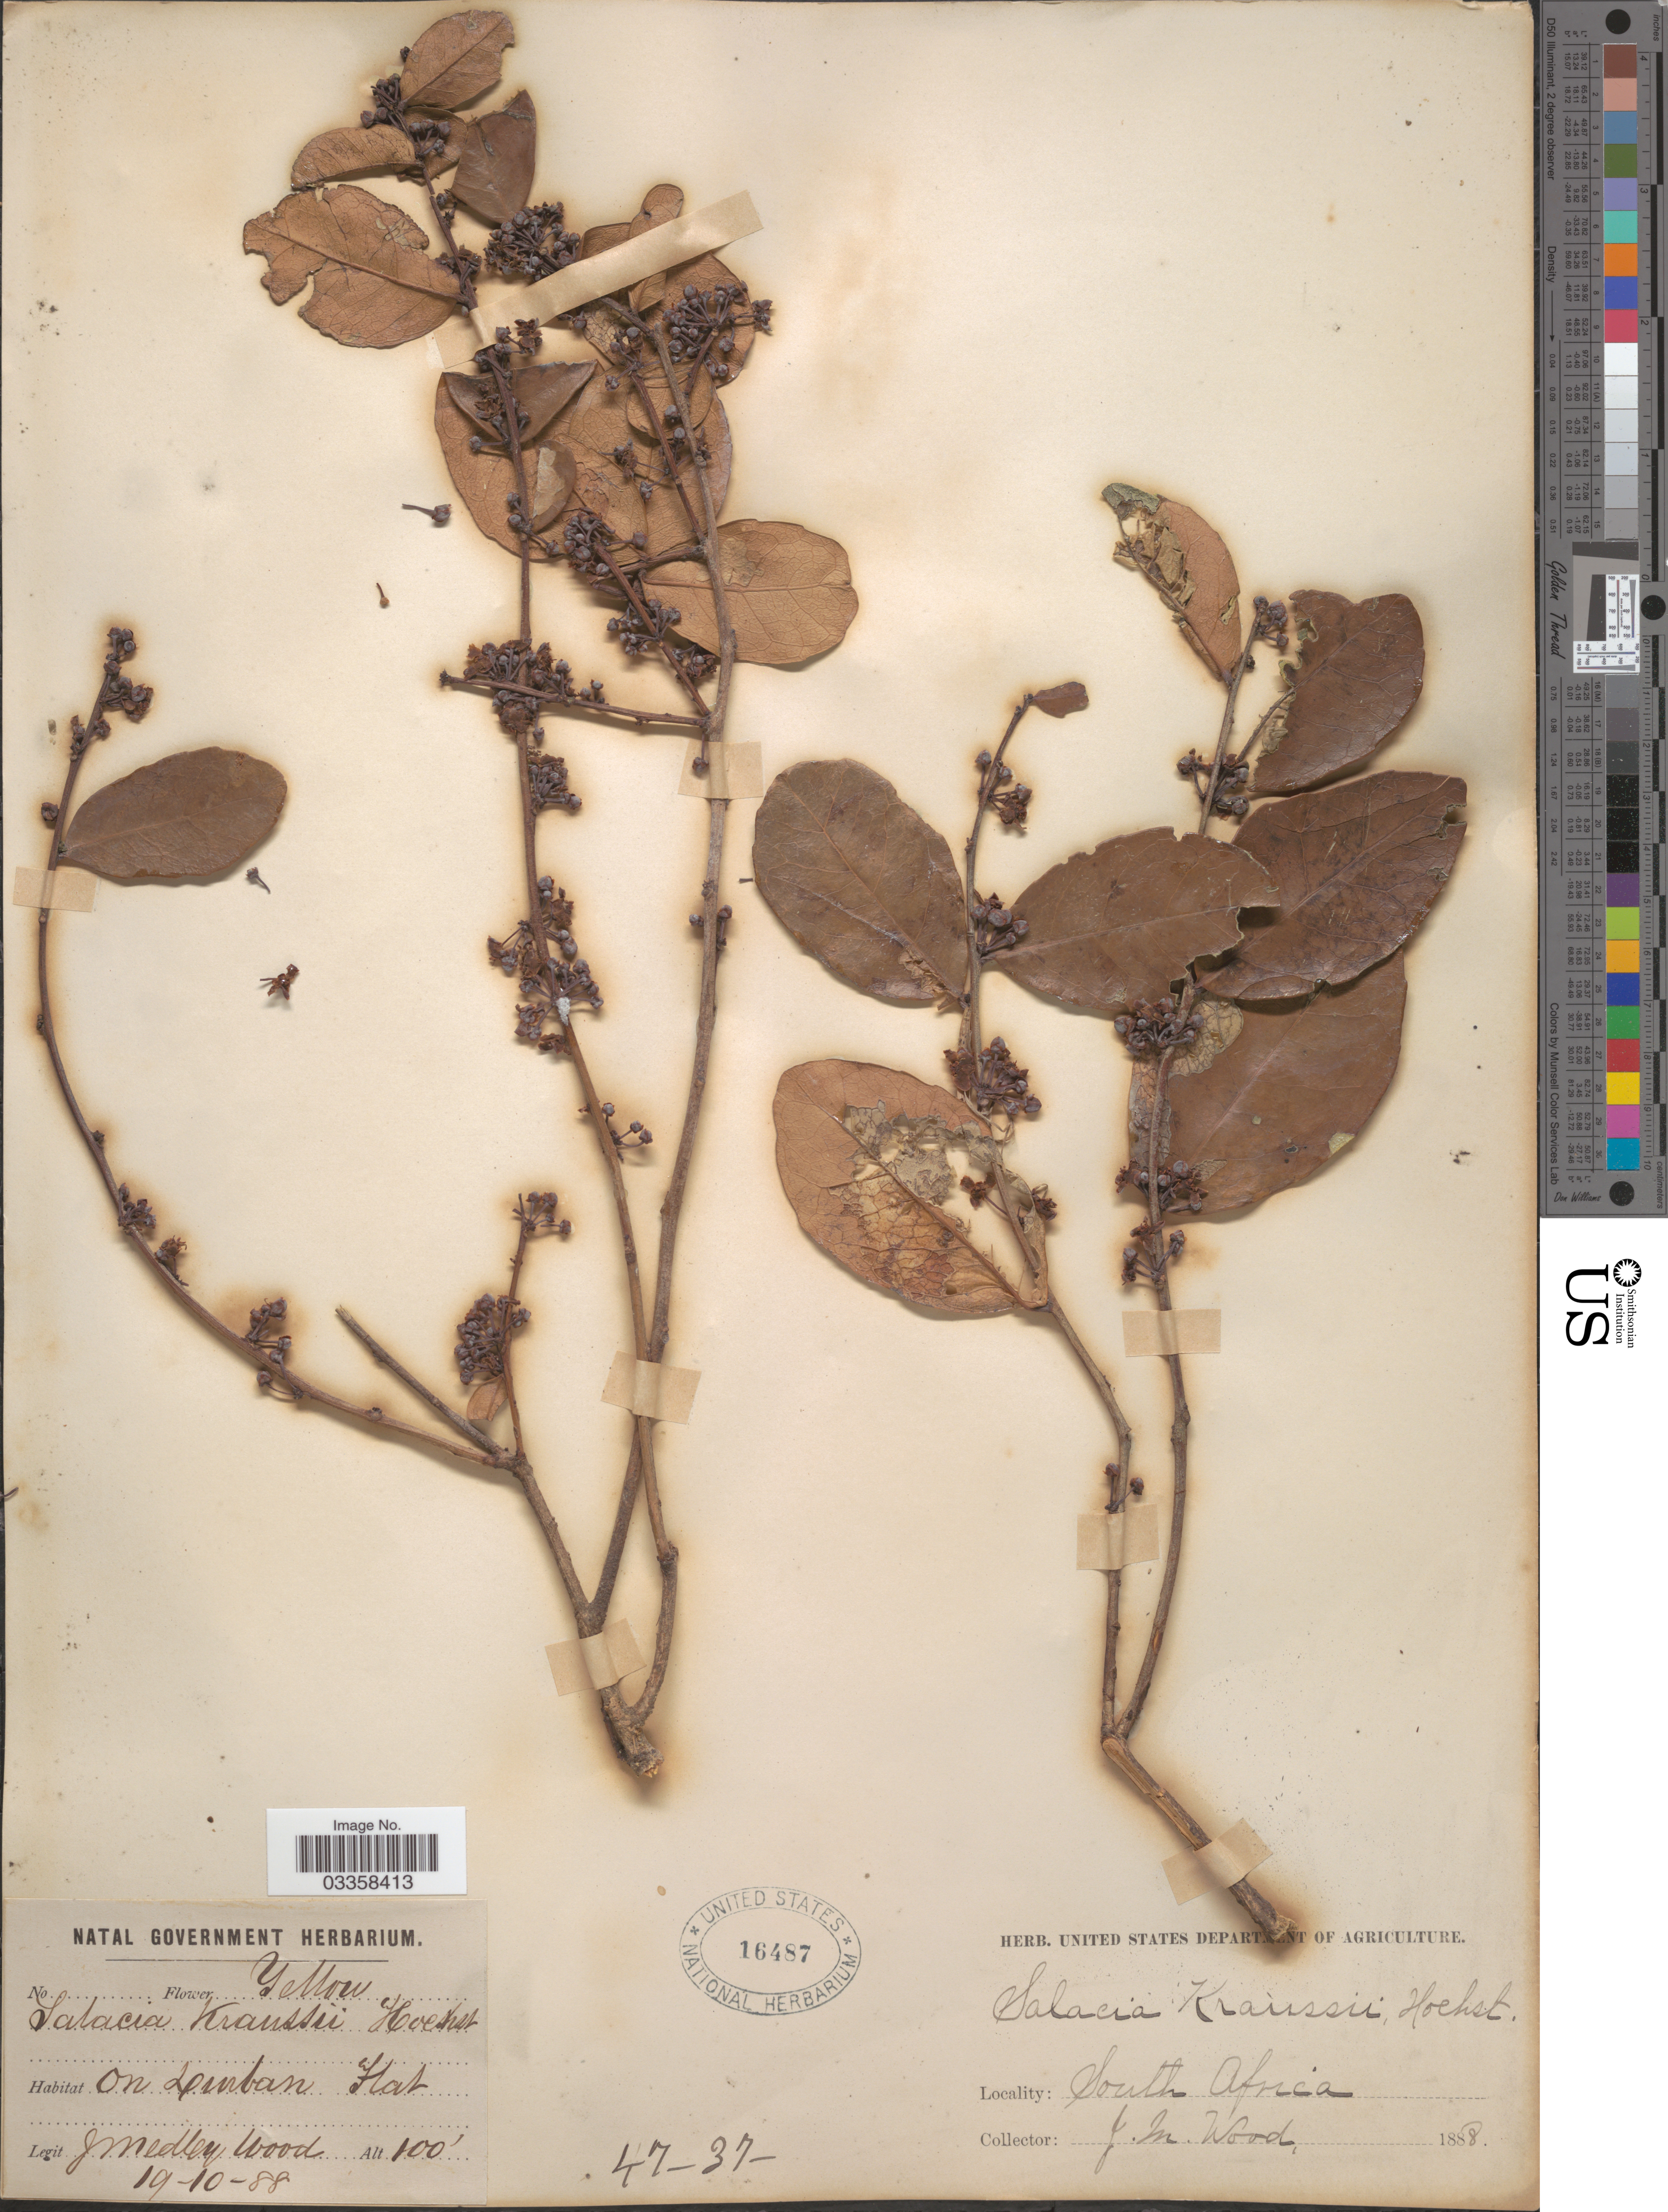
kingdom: Plantae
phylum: Tracheophyta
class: Magnoliopsida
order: Celastrales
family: Celastraceae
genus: Salacia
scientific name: Salacia kraussii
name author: (Harv.) Harv.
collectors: J. M. Wood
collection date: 1888-10-19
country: South Africa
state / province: KwaZulu-Natal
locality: On Durban flat.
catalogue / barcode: US 16487